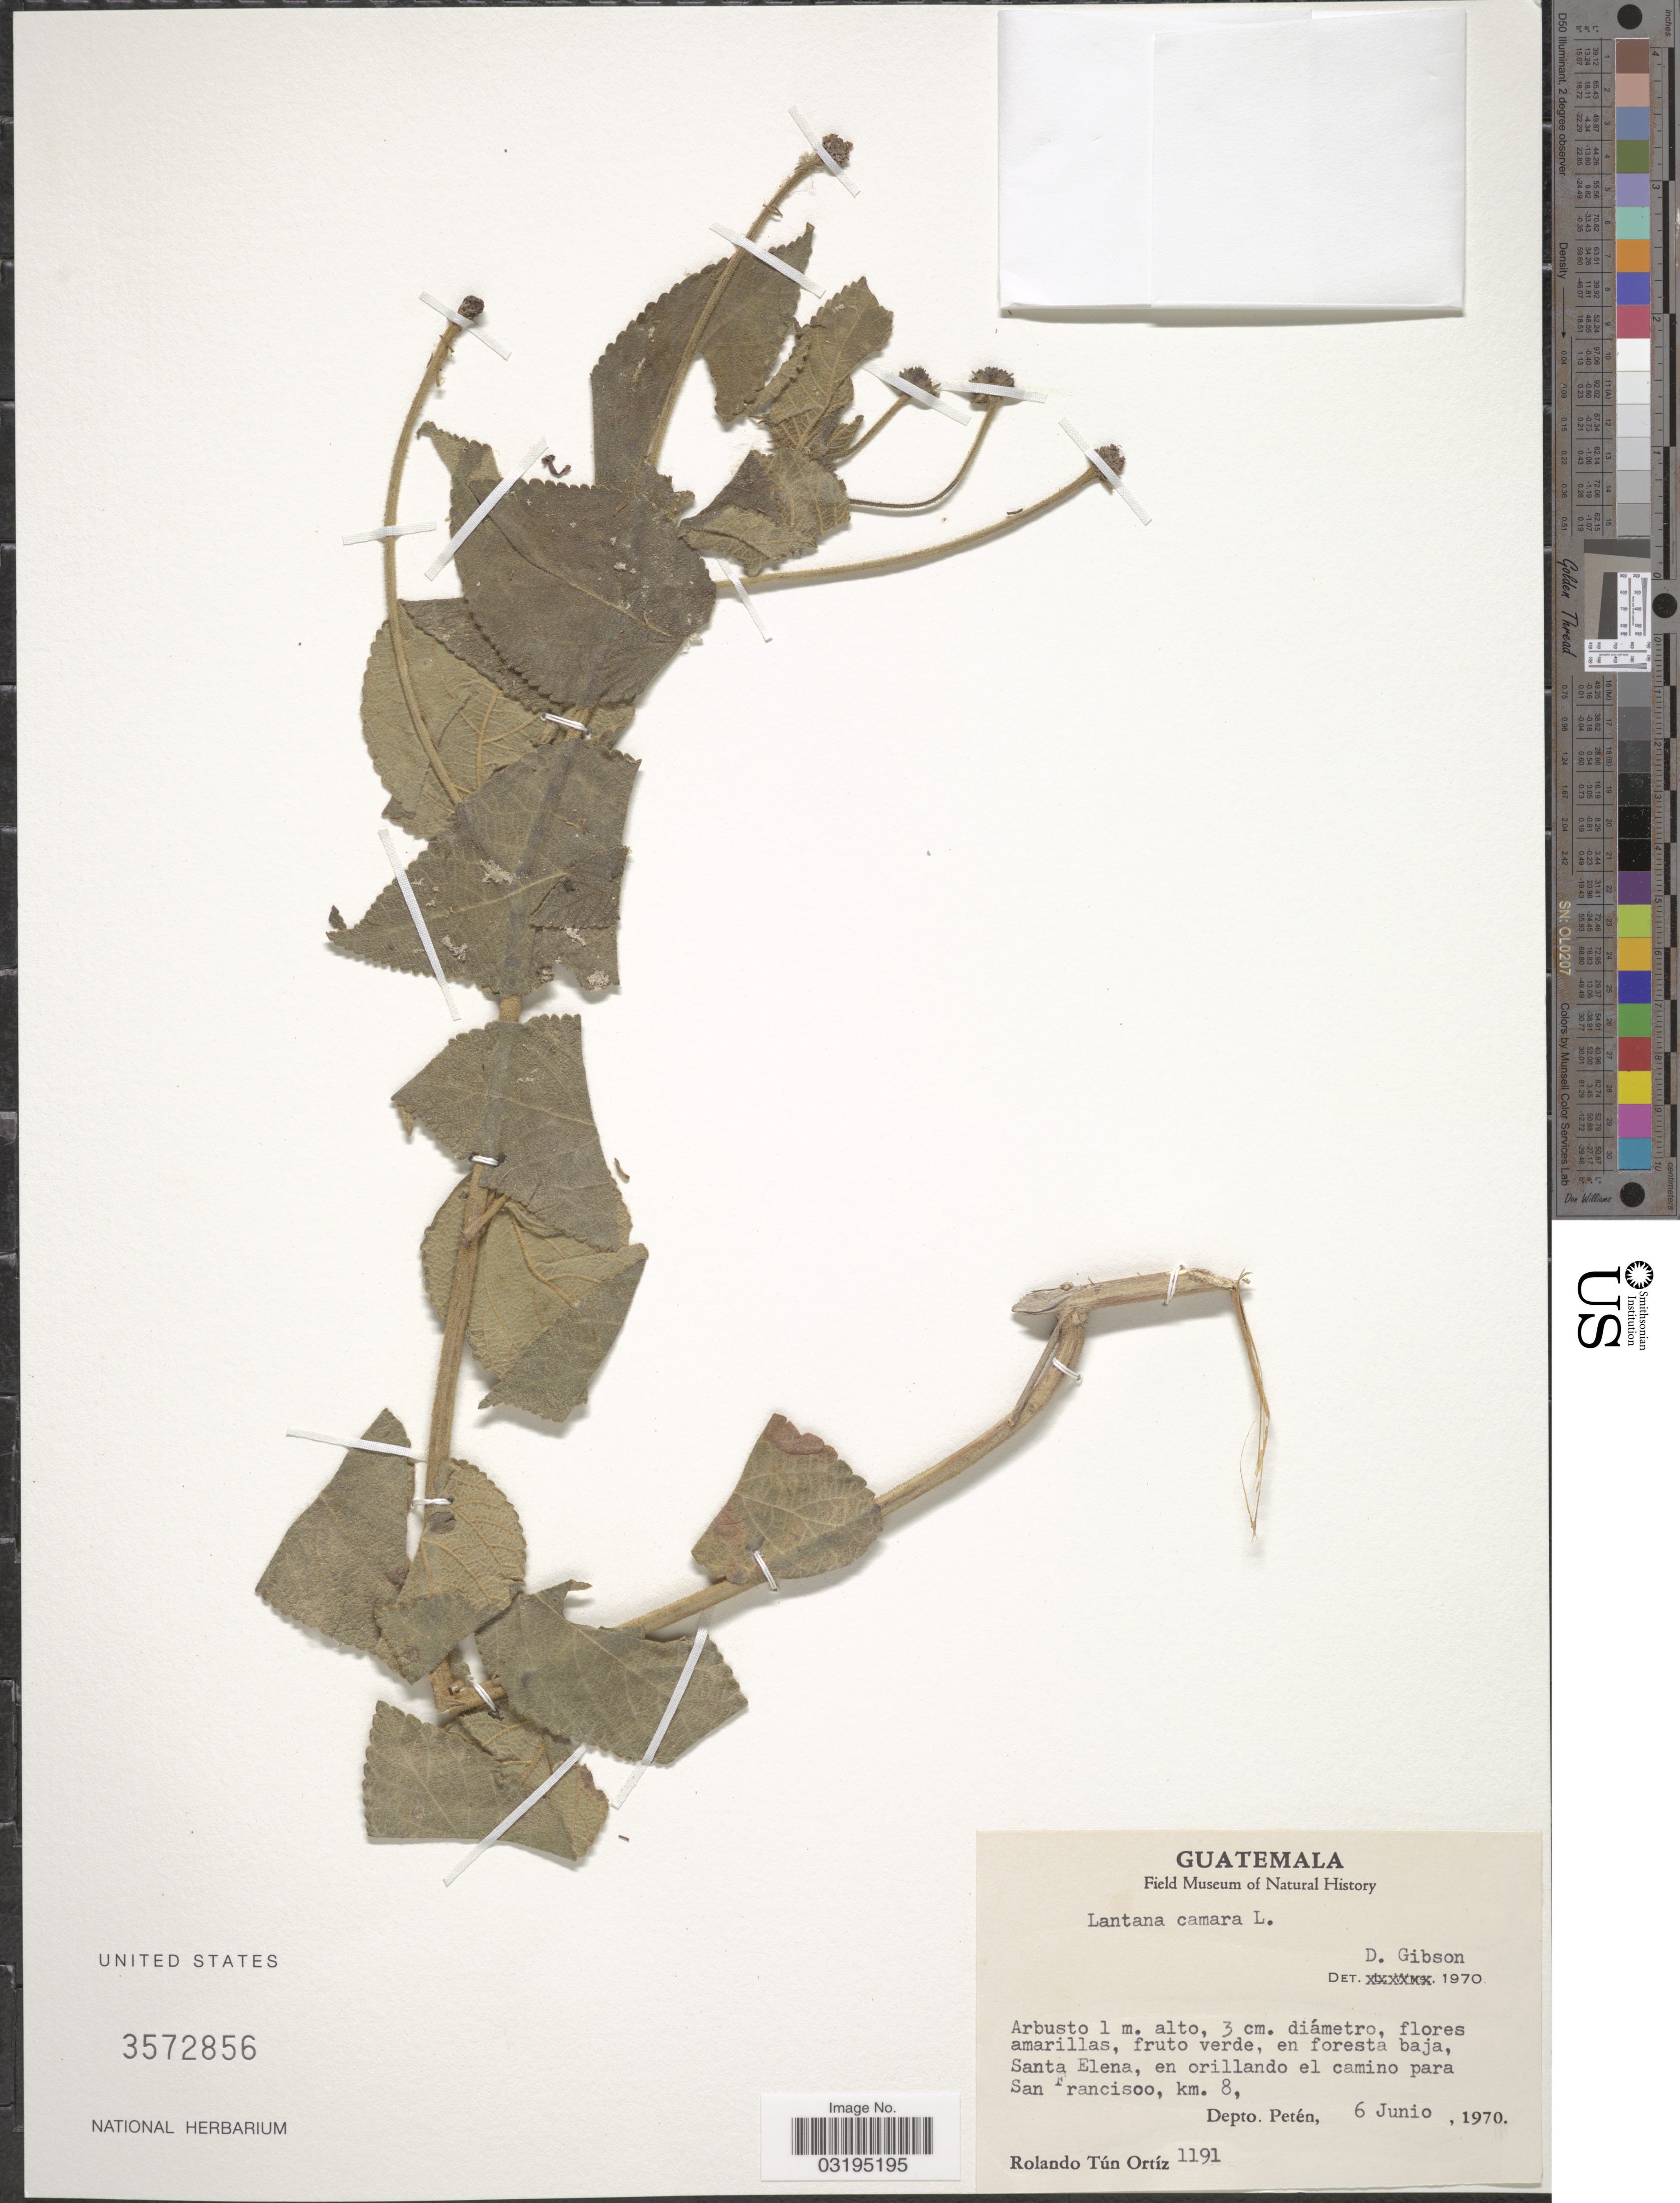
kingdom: Plantae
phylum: Tracheophyta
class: Magnoliopsida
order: Lamiales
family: Verbenaceae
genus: Lantana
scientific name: Lantana camara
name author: L.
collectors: R. Tún Ortíz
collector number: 1191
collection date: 1970-06-06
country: Guatemala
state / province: El Petén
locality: Santa Elena, en orillando el camino para San Francisco, km. 8. Depto. Petén.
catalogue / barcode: US 3572856